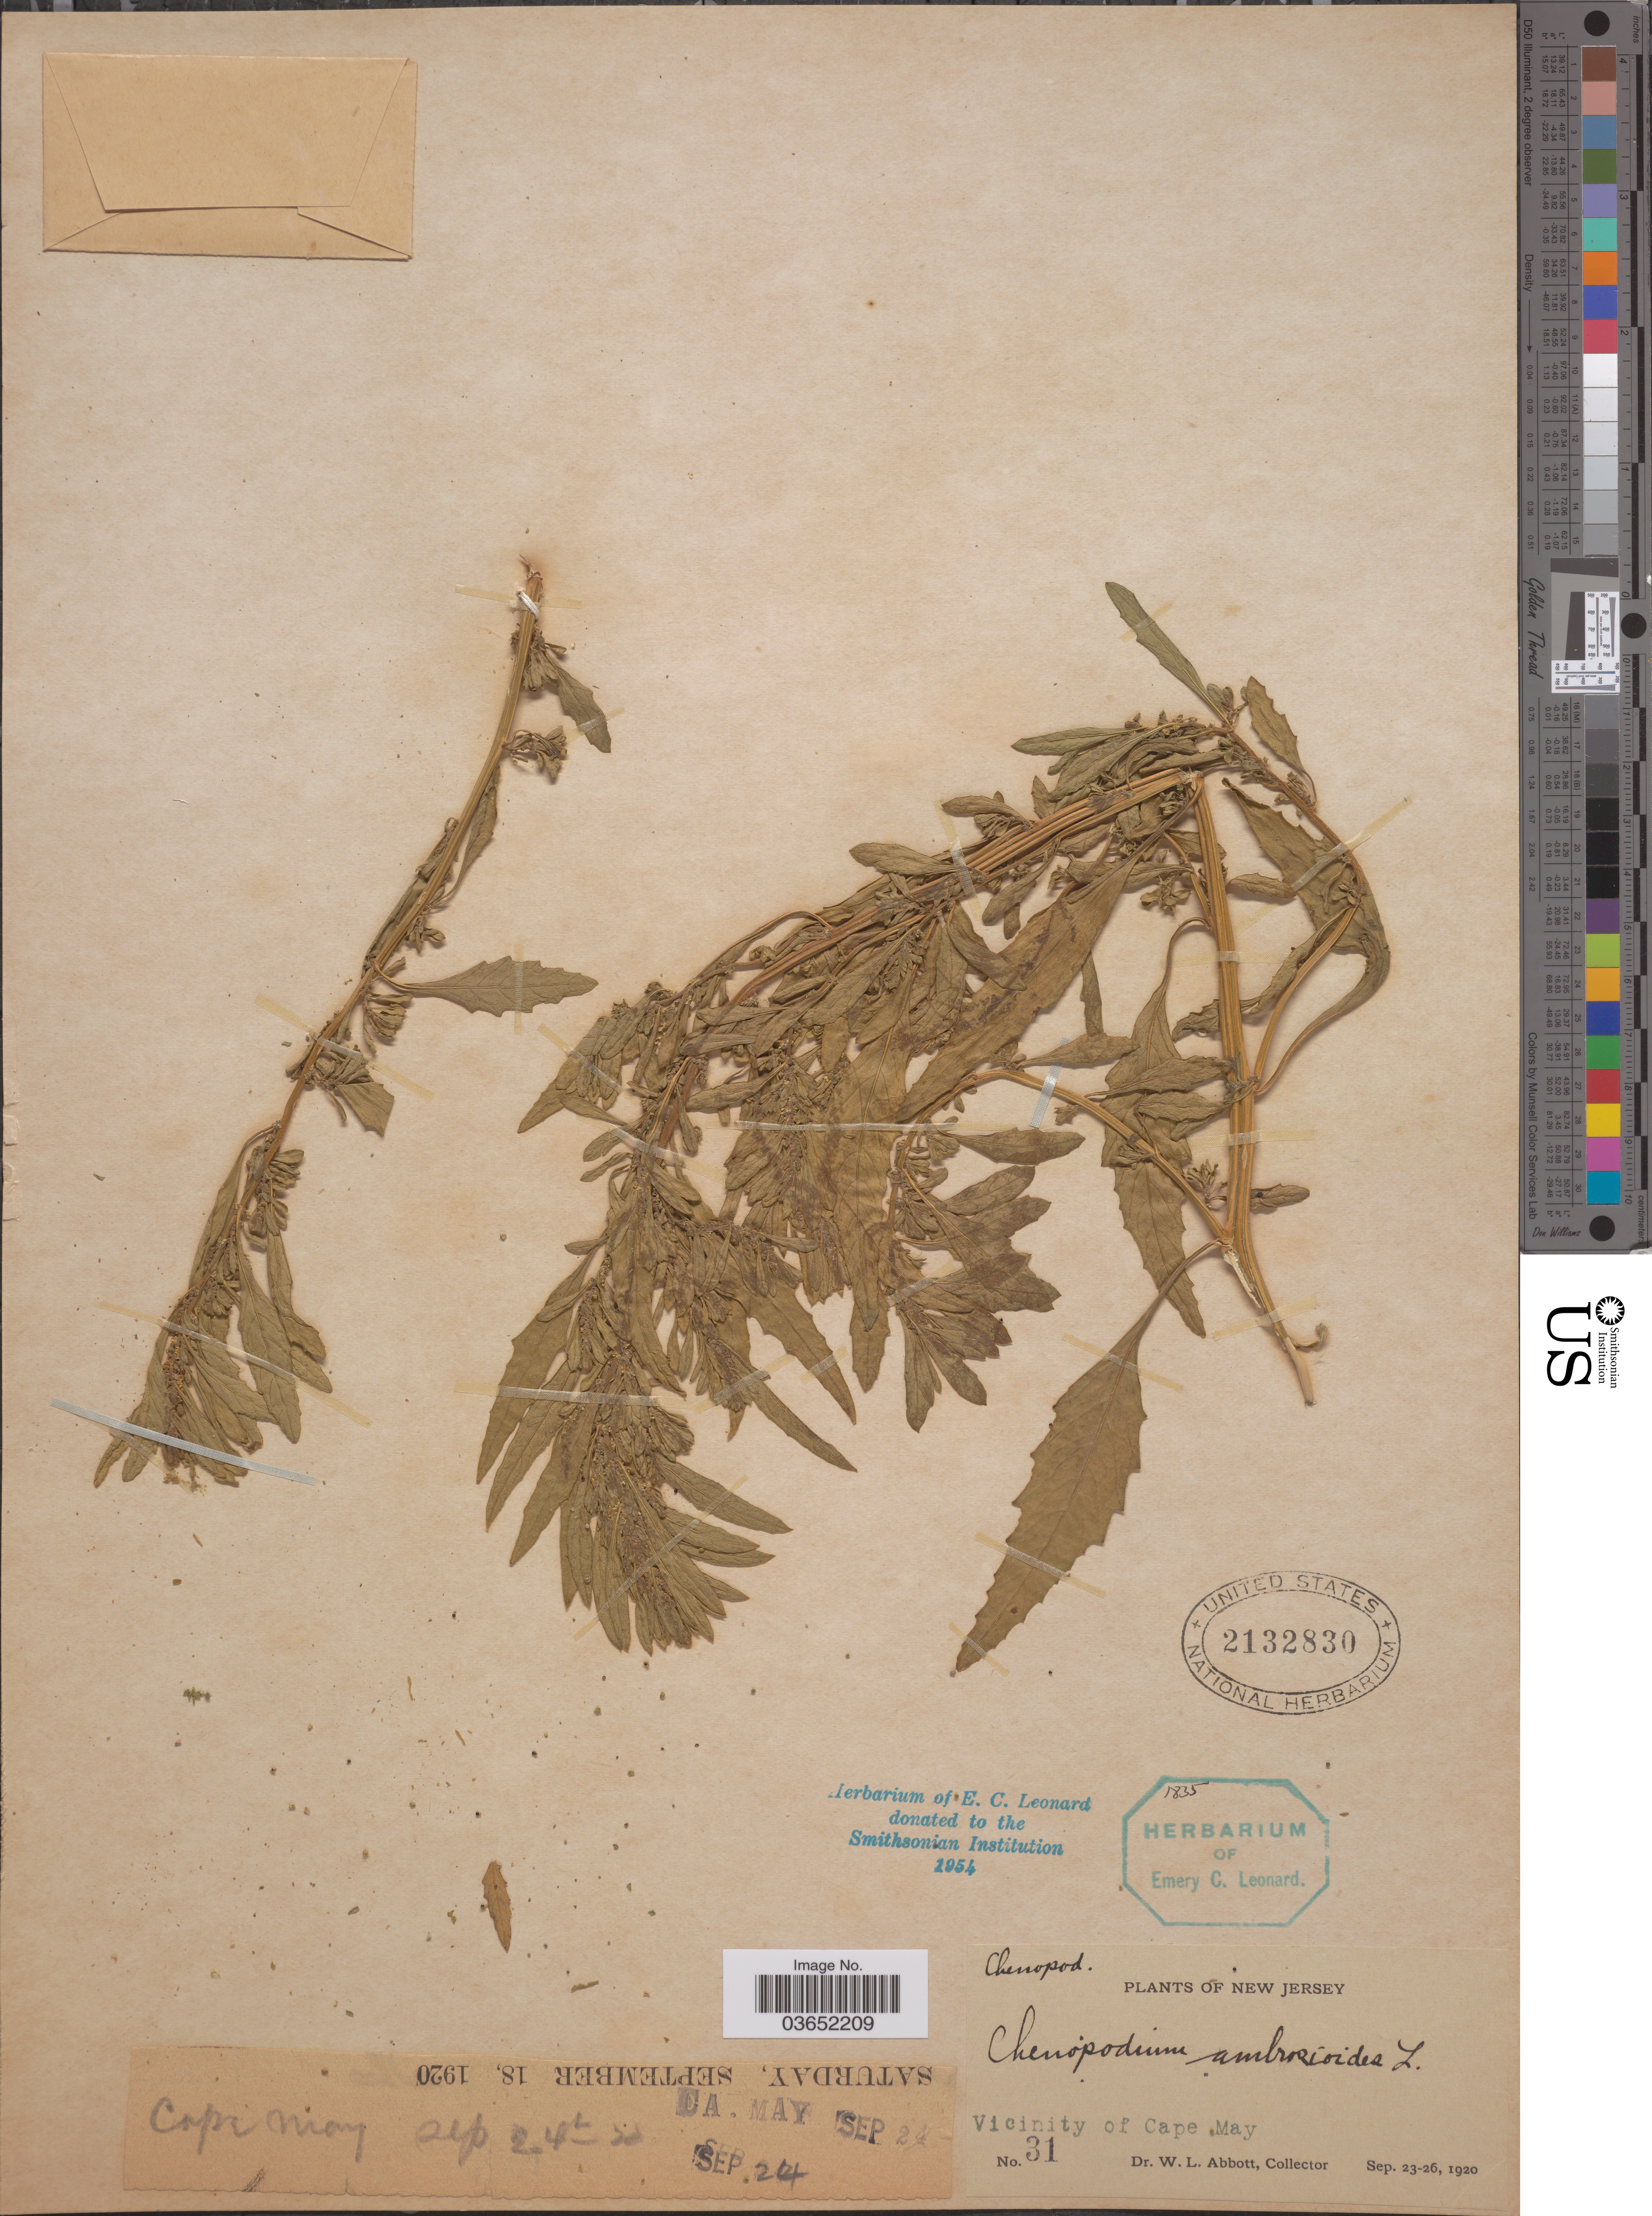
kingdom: Plantae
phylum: Tracheophyta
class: Magnoliopsida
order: Caryophyllales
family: Amaranthaceae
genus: Chenopodium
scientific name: Chenopodium ambrosioides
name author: L.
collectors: W. L. Abbott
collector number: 31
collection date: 1920-09-24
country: United States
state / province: New Jersey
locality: Vicinity of Cape May.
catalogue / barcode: US 2132830